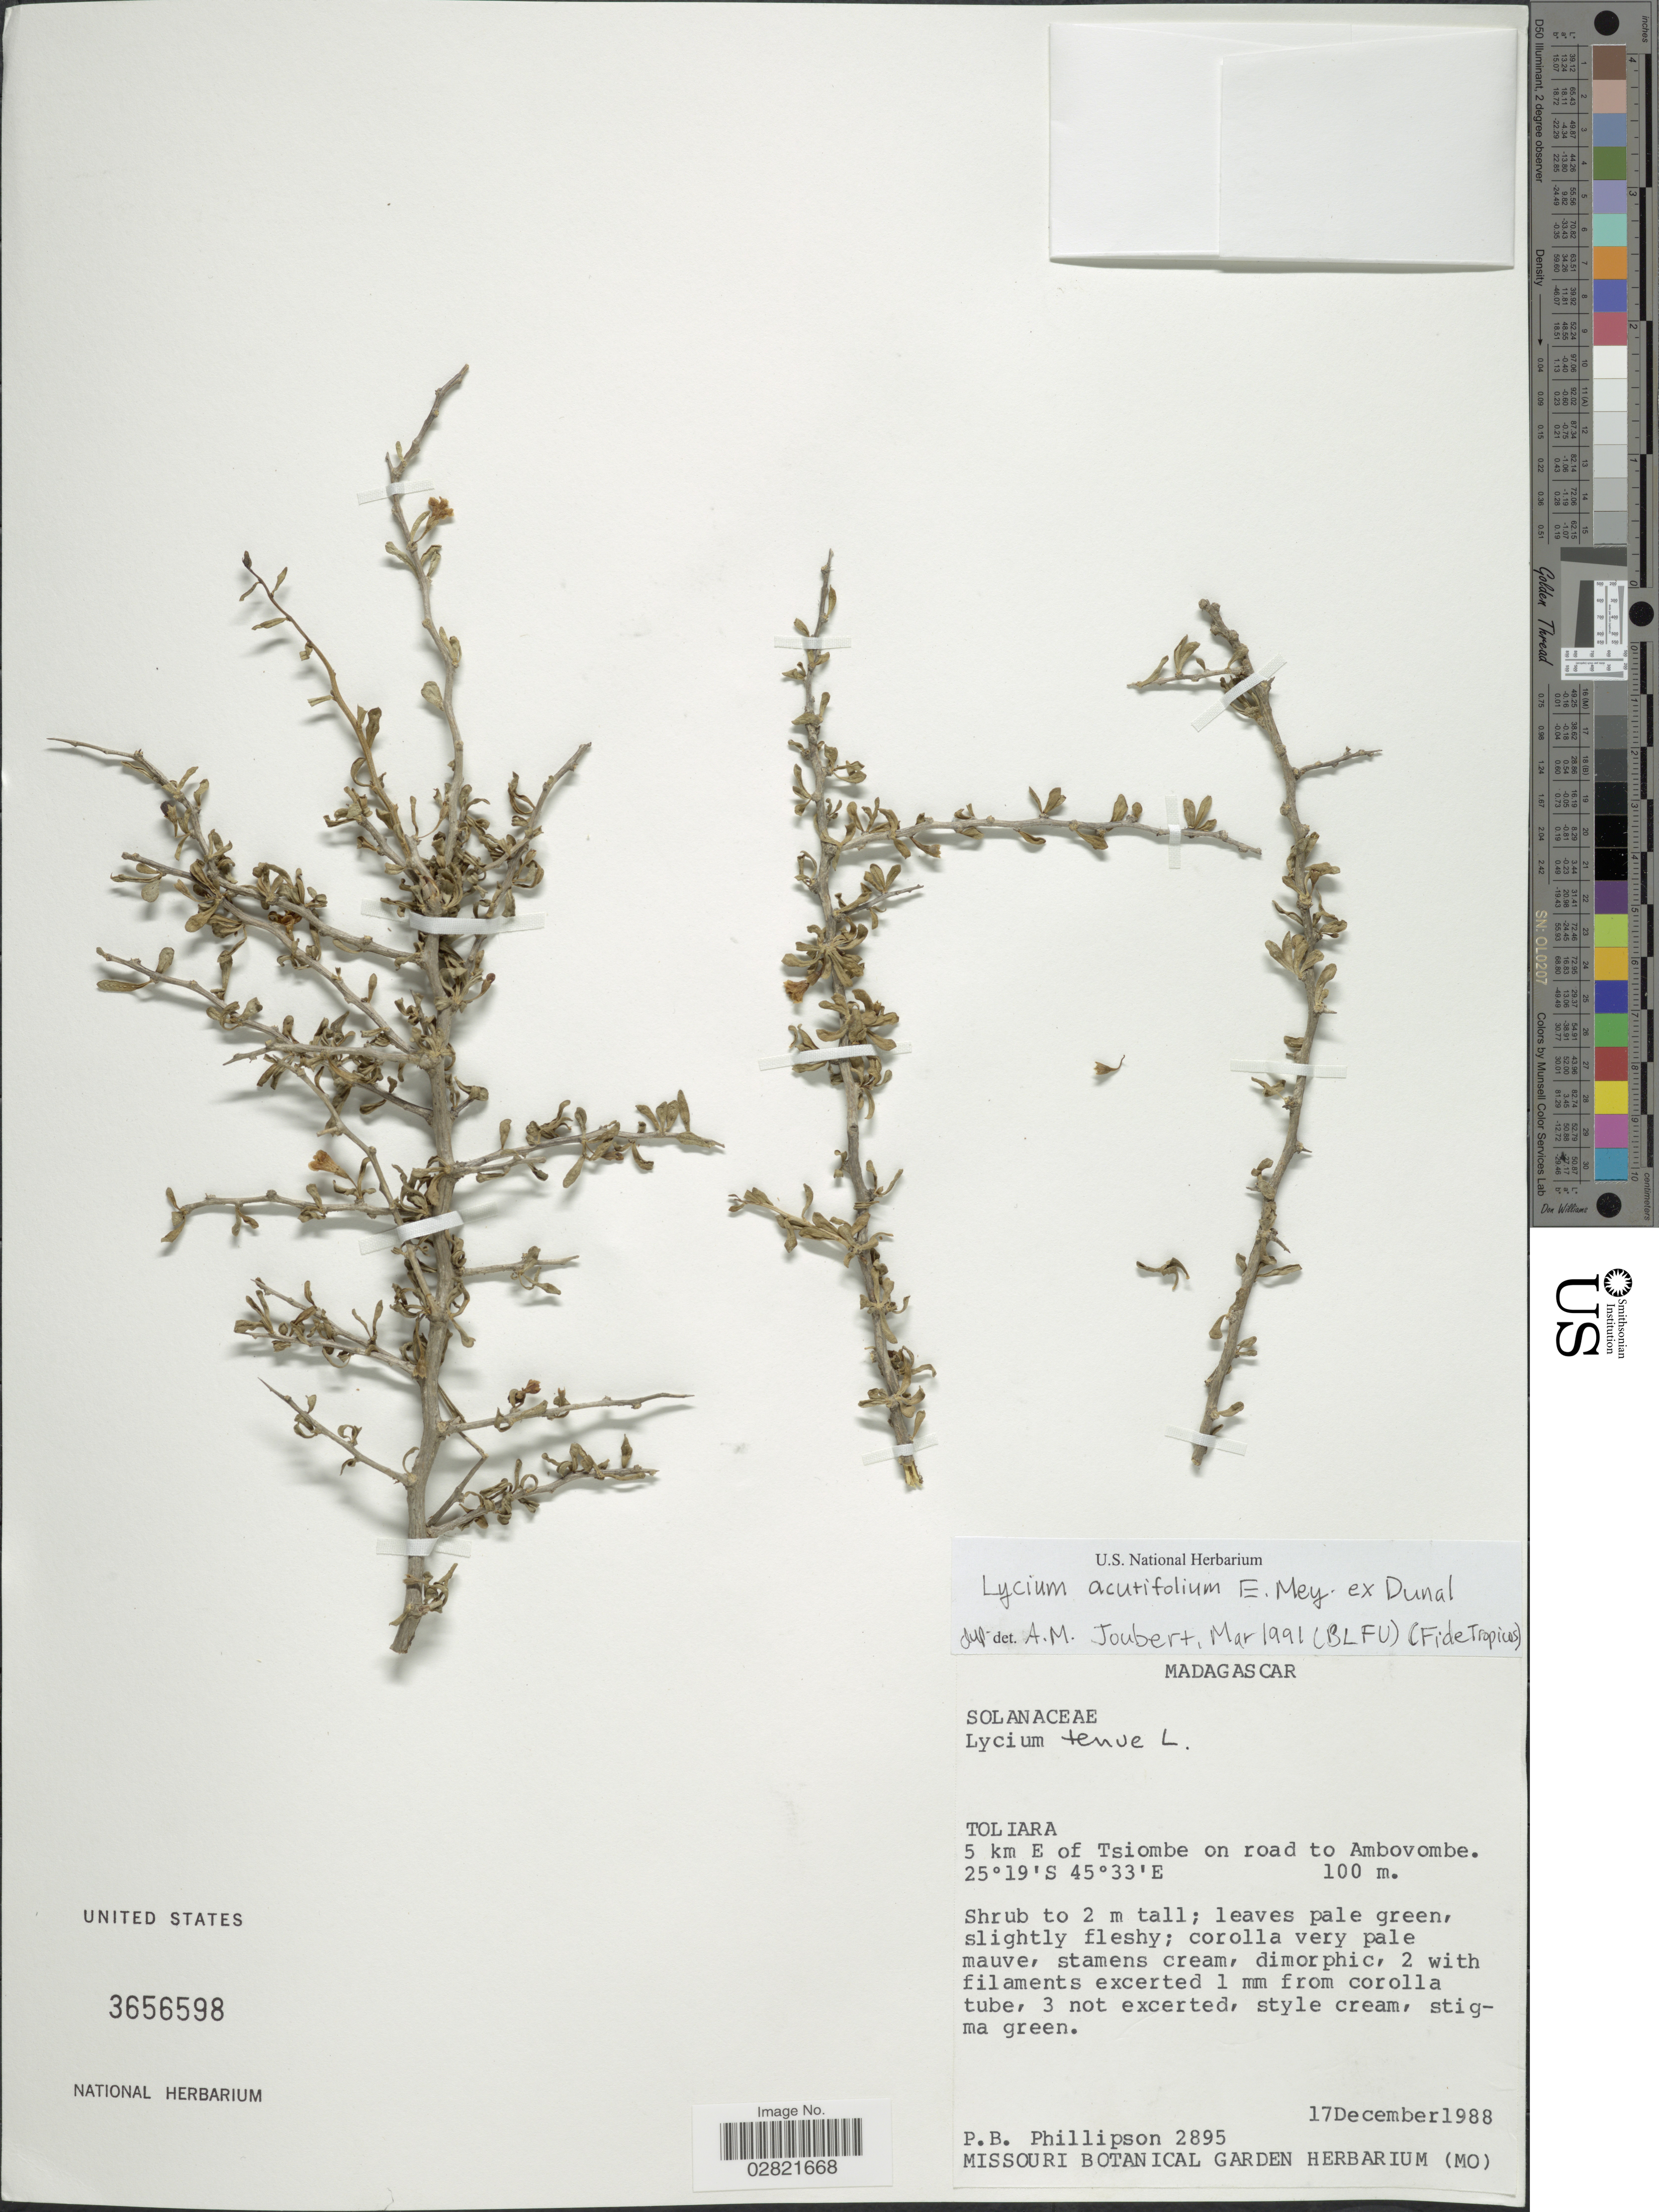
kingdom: Plantae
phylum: Tracheophyta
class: Magnoliopsida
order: Solanales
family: Solanaceae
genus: Lycium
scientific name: Lycium acutifolium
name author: Dunal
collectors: P. B. Phillipson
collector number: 2895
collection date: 1988-12-17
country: Madagascar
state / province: Androy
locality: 5 km E of Tsiombe on road to Ambovombe.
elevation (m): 100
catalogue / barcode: US 3656598